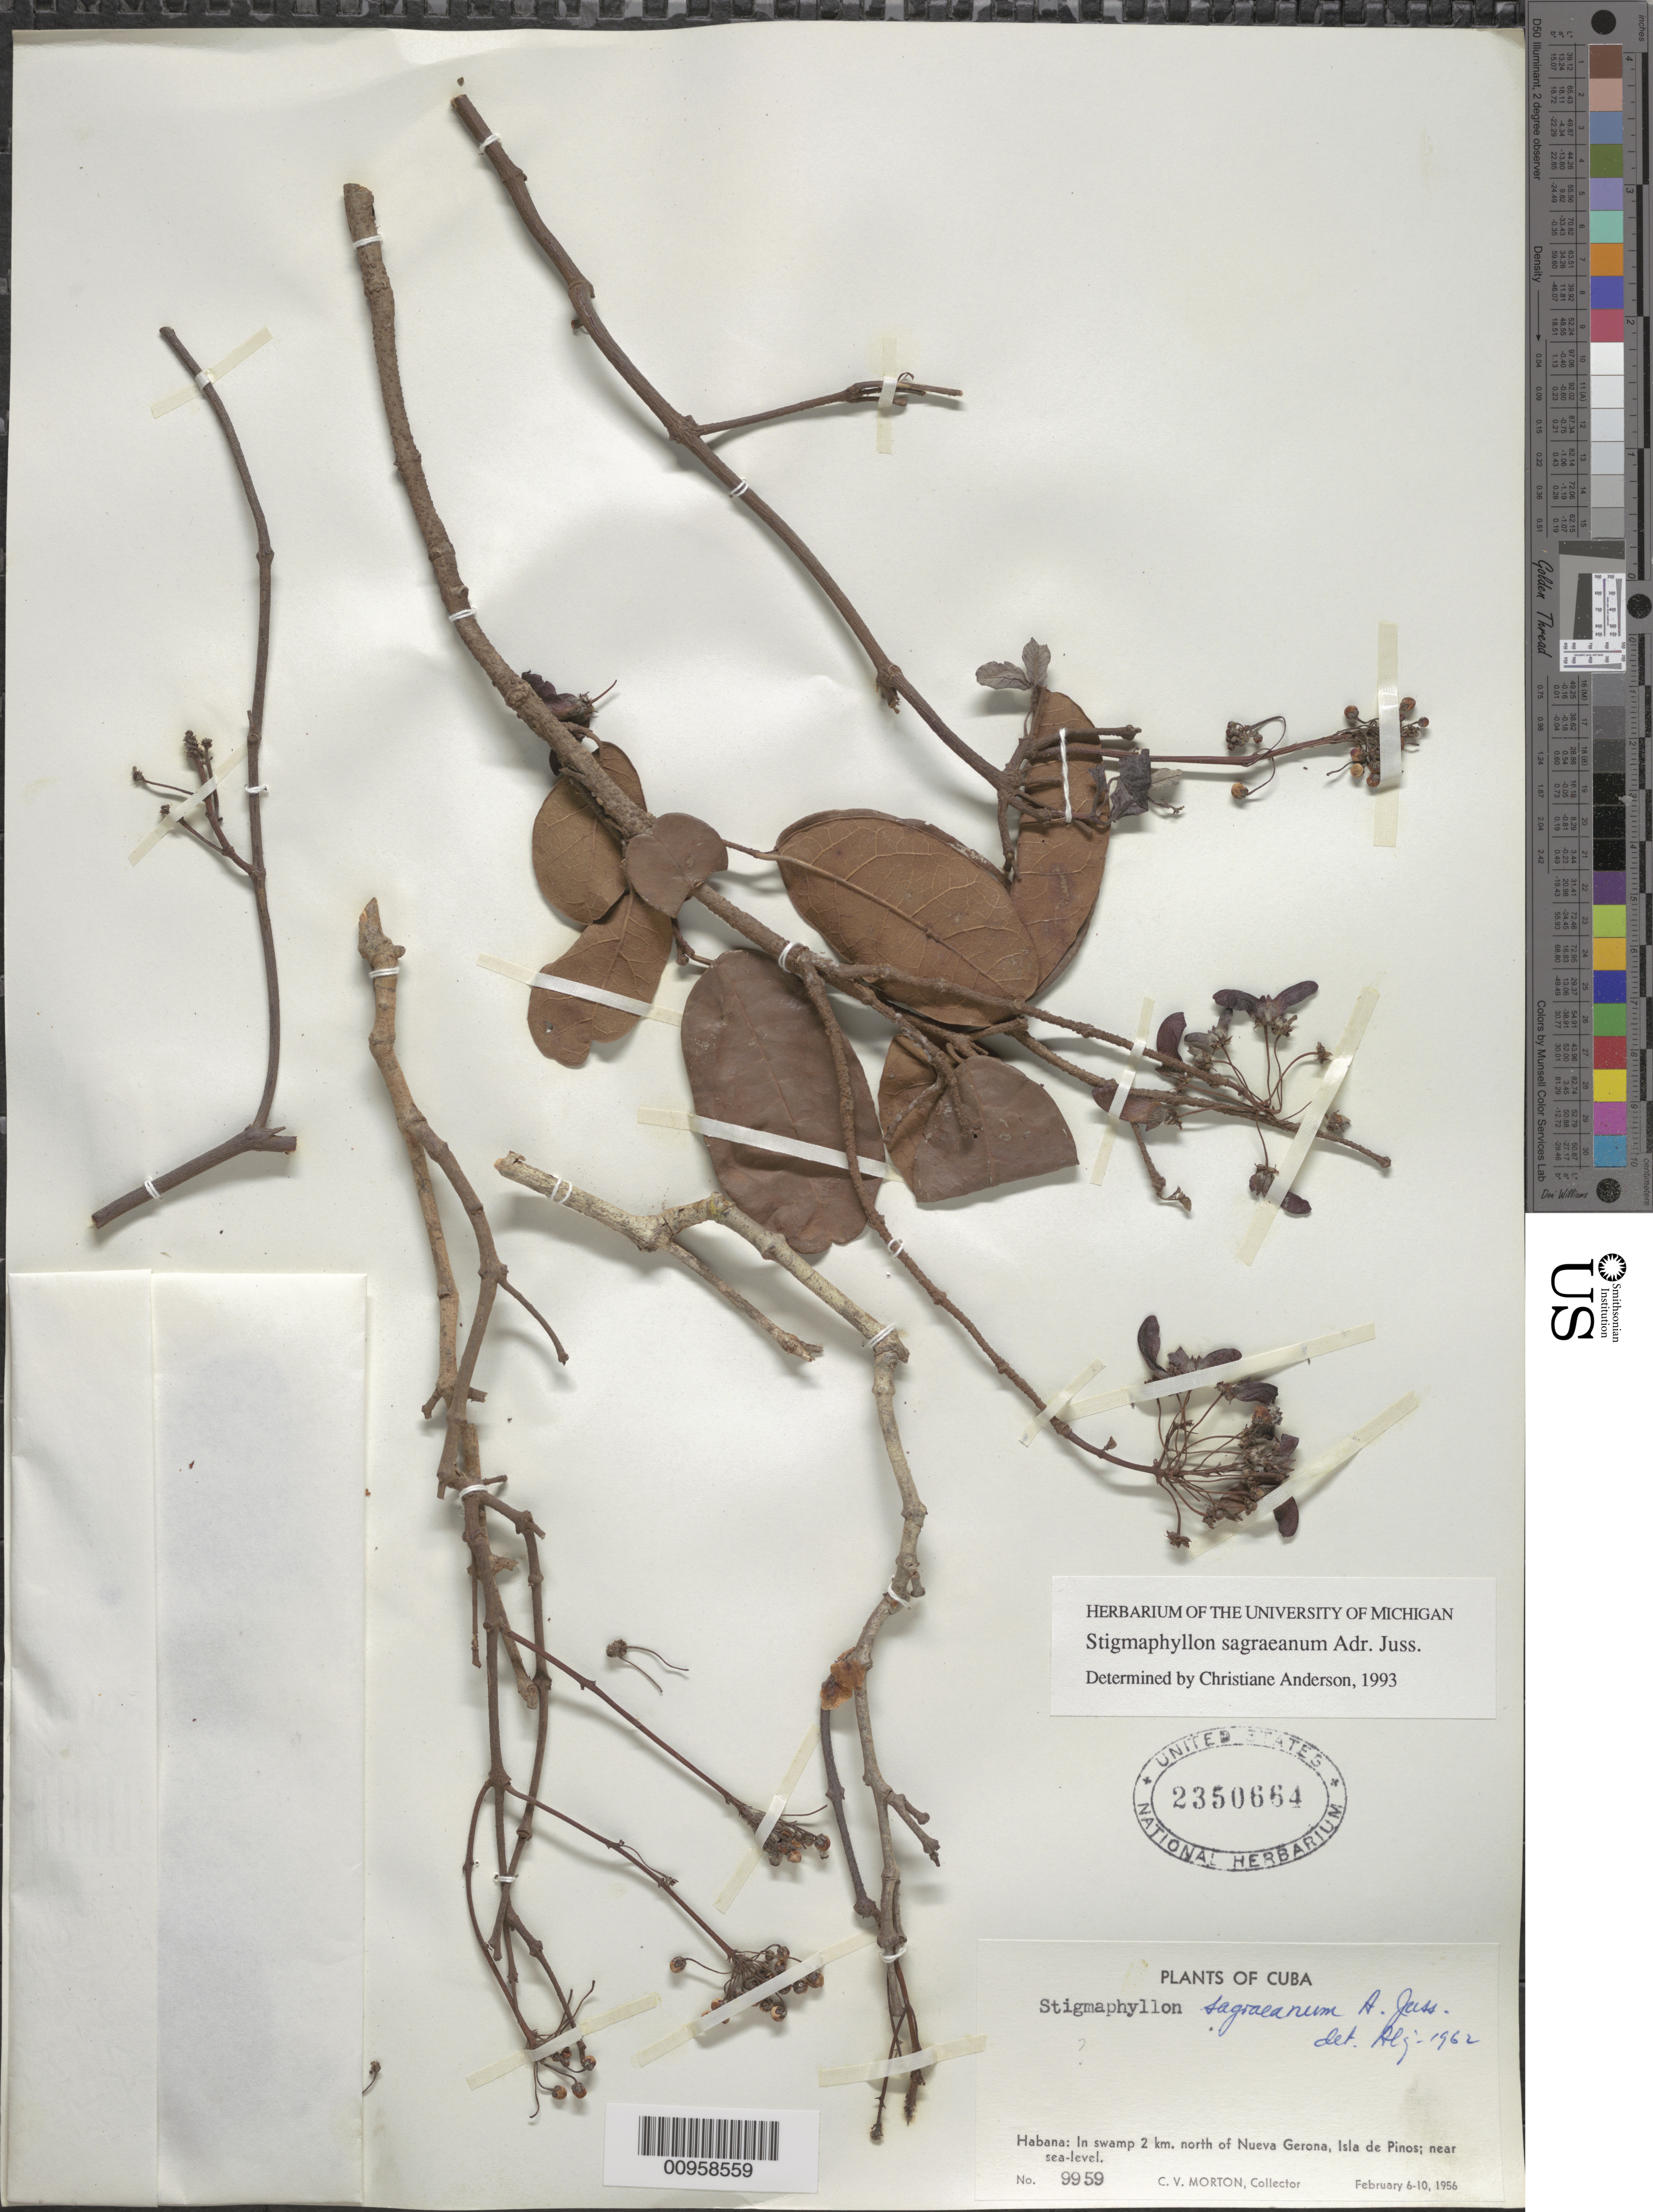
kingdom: Plantae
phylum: Tracheophyta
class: Magnoliopsida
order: Malpighiales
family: Malpighiaceae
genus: Stigmaphyllon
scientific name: Stigmaphyllon sagraeanum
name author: Juss.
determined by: Anderson, C.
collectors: C. V. Morton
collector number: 9959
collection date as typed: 06 Feb 1956 to 10 Feb 1956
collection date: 1956-02-06/1956-02-10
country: Cuba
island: Isla de la Juventud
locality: Isle of Pines 2 km N of Nueva Gerona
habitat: In swamp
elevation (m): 0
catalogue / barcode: US 2350664